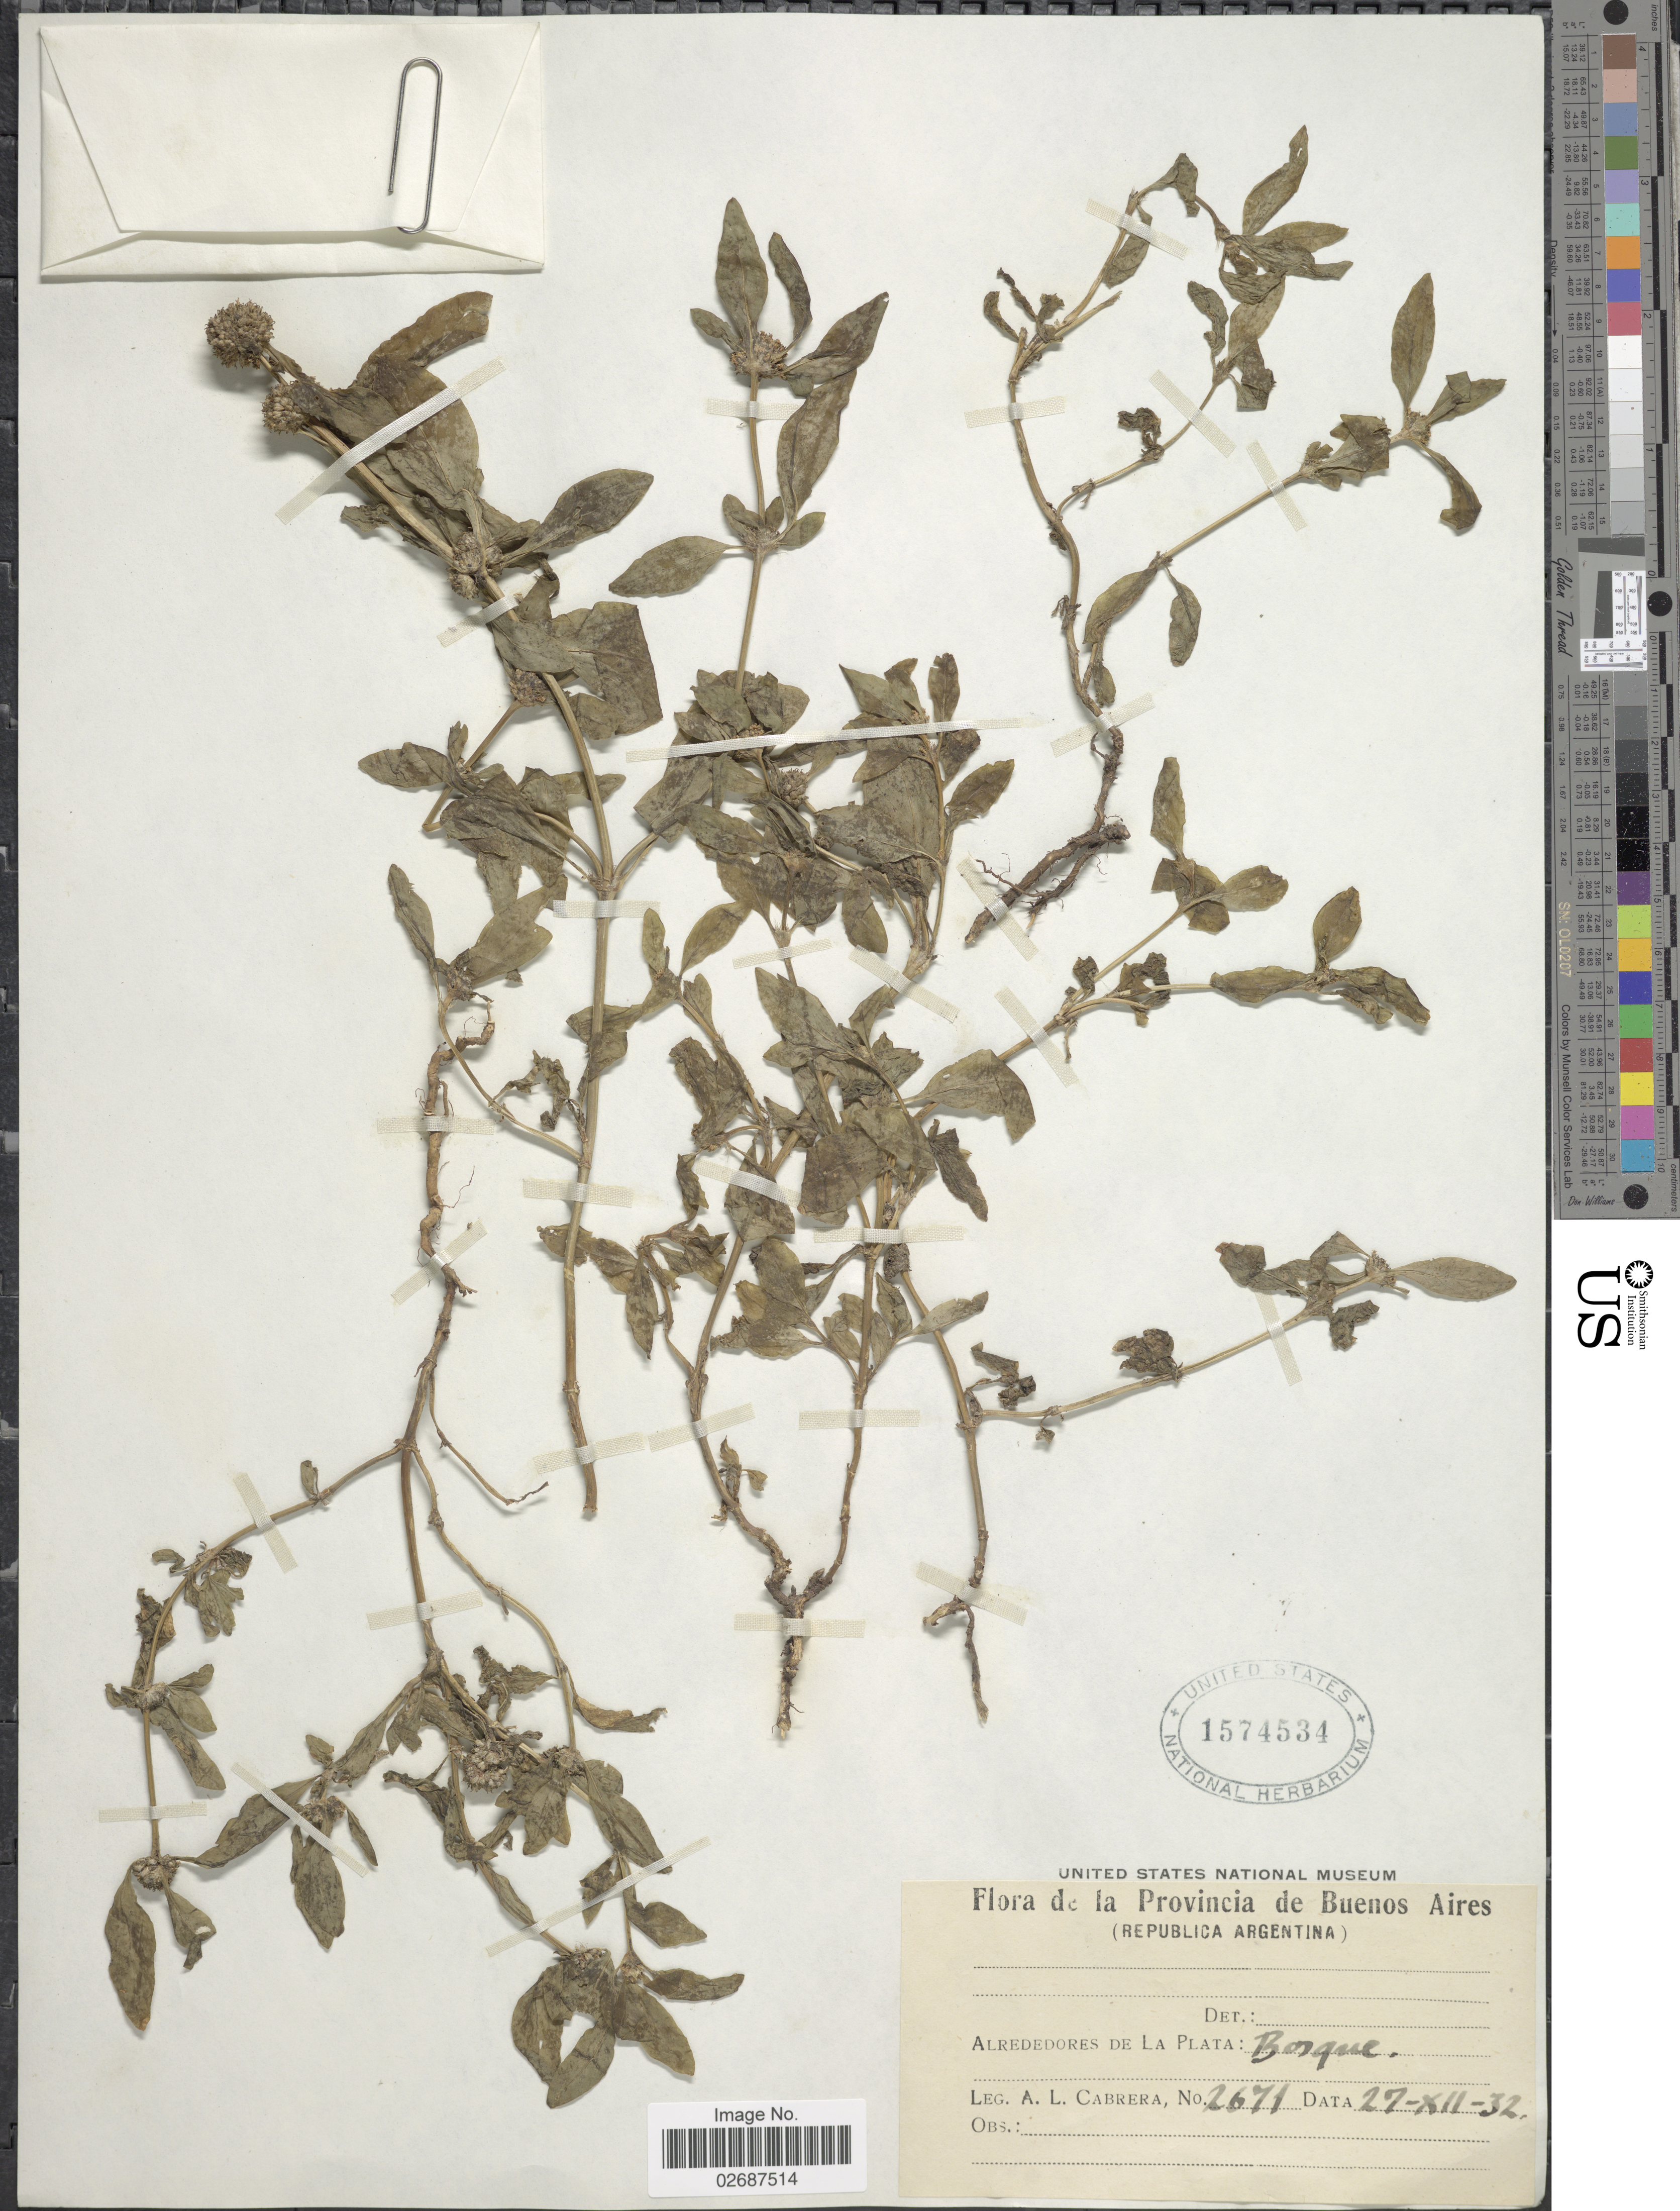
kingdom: Plantae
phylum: Tracheophyta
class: Magnoliopsida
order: Gentianales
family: Rubiaceae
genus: Borreria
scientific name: Borreria sp.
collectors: A. L. Cabrera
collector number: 2671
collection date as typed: Transcribed d/m/y: 27/12/32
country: Argentina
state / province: Buenos Aires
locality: Alrededores de La Plata: Bosque.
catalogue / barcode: US 1574534